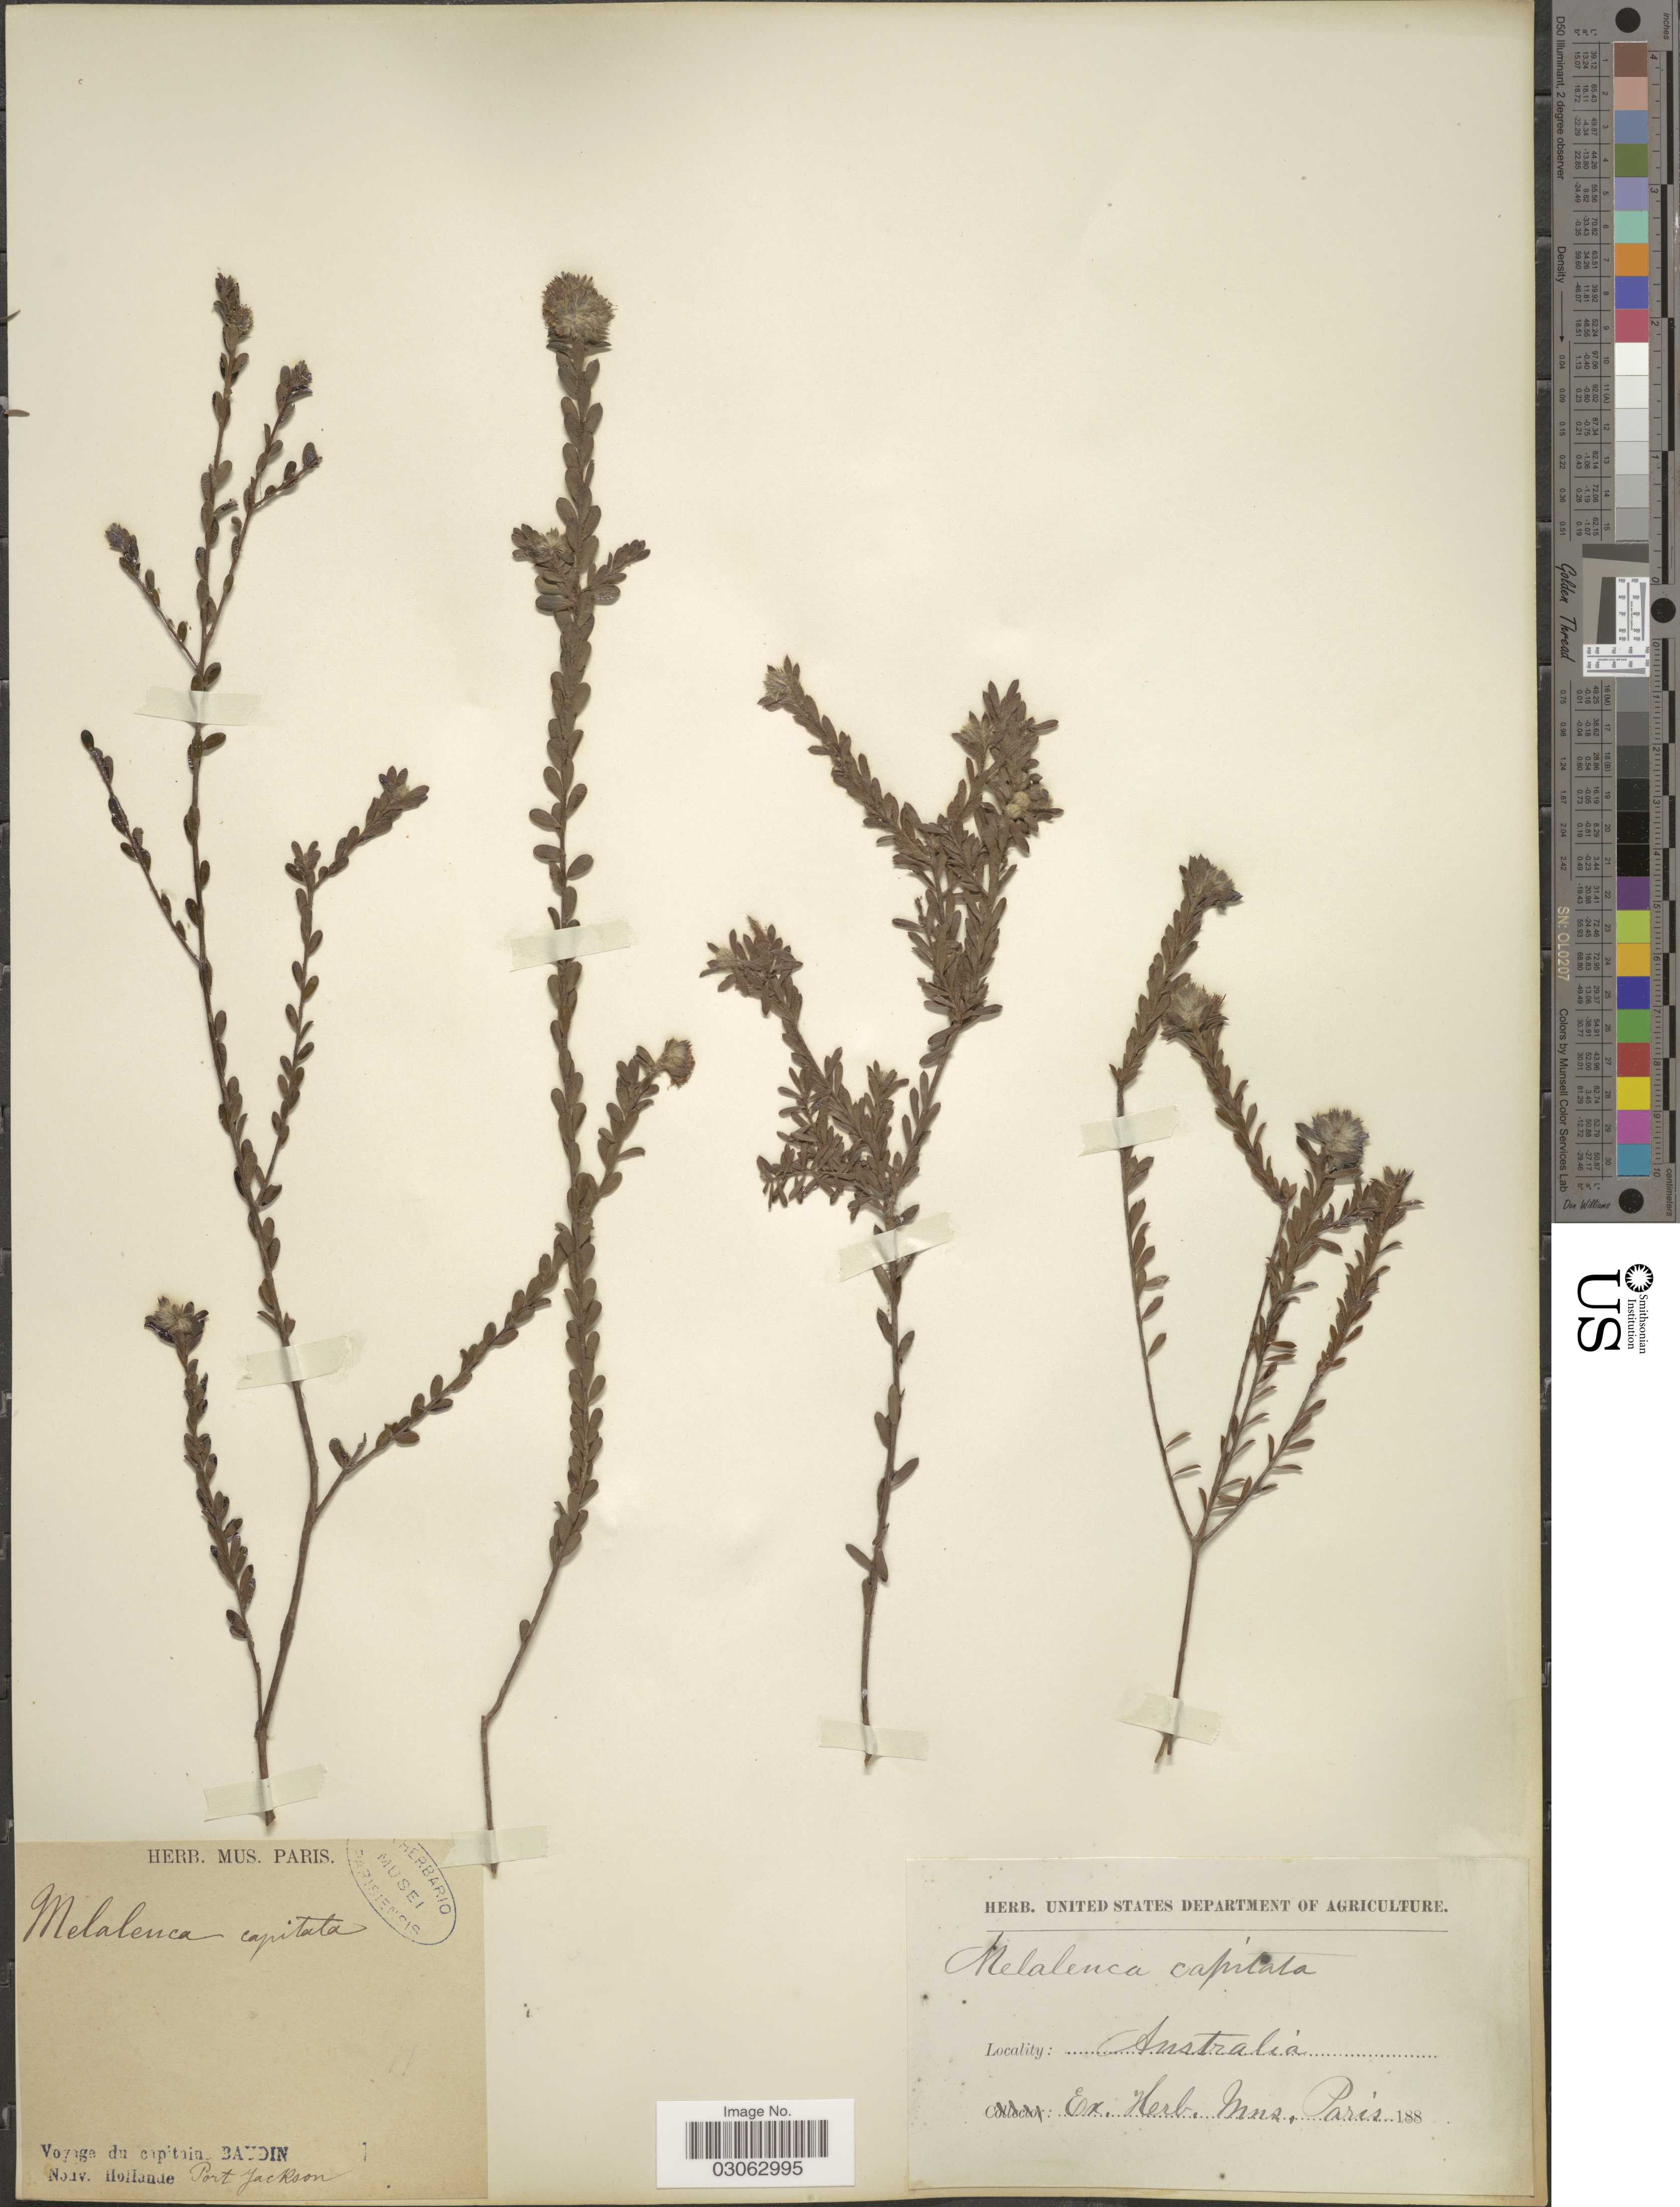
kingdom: Plantae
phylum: Tracheophyta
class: Magnoliopsida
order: Myrtales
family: Myrtaceae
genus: Melaleuca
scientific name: Melaleuca capitata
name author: Cheel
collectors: Baudin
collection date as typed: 188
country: Australia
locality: Nouv. Hollande. Port Jackson.